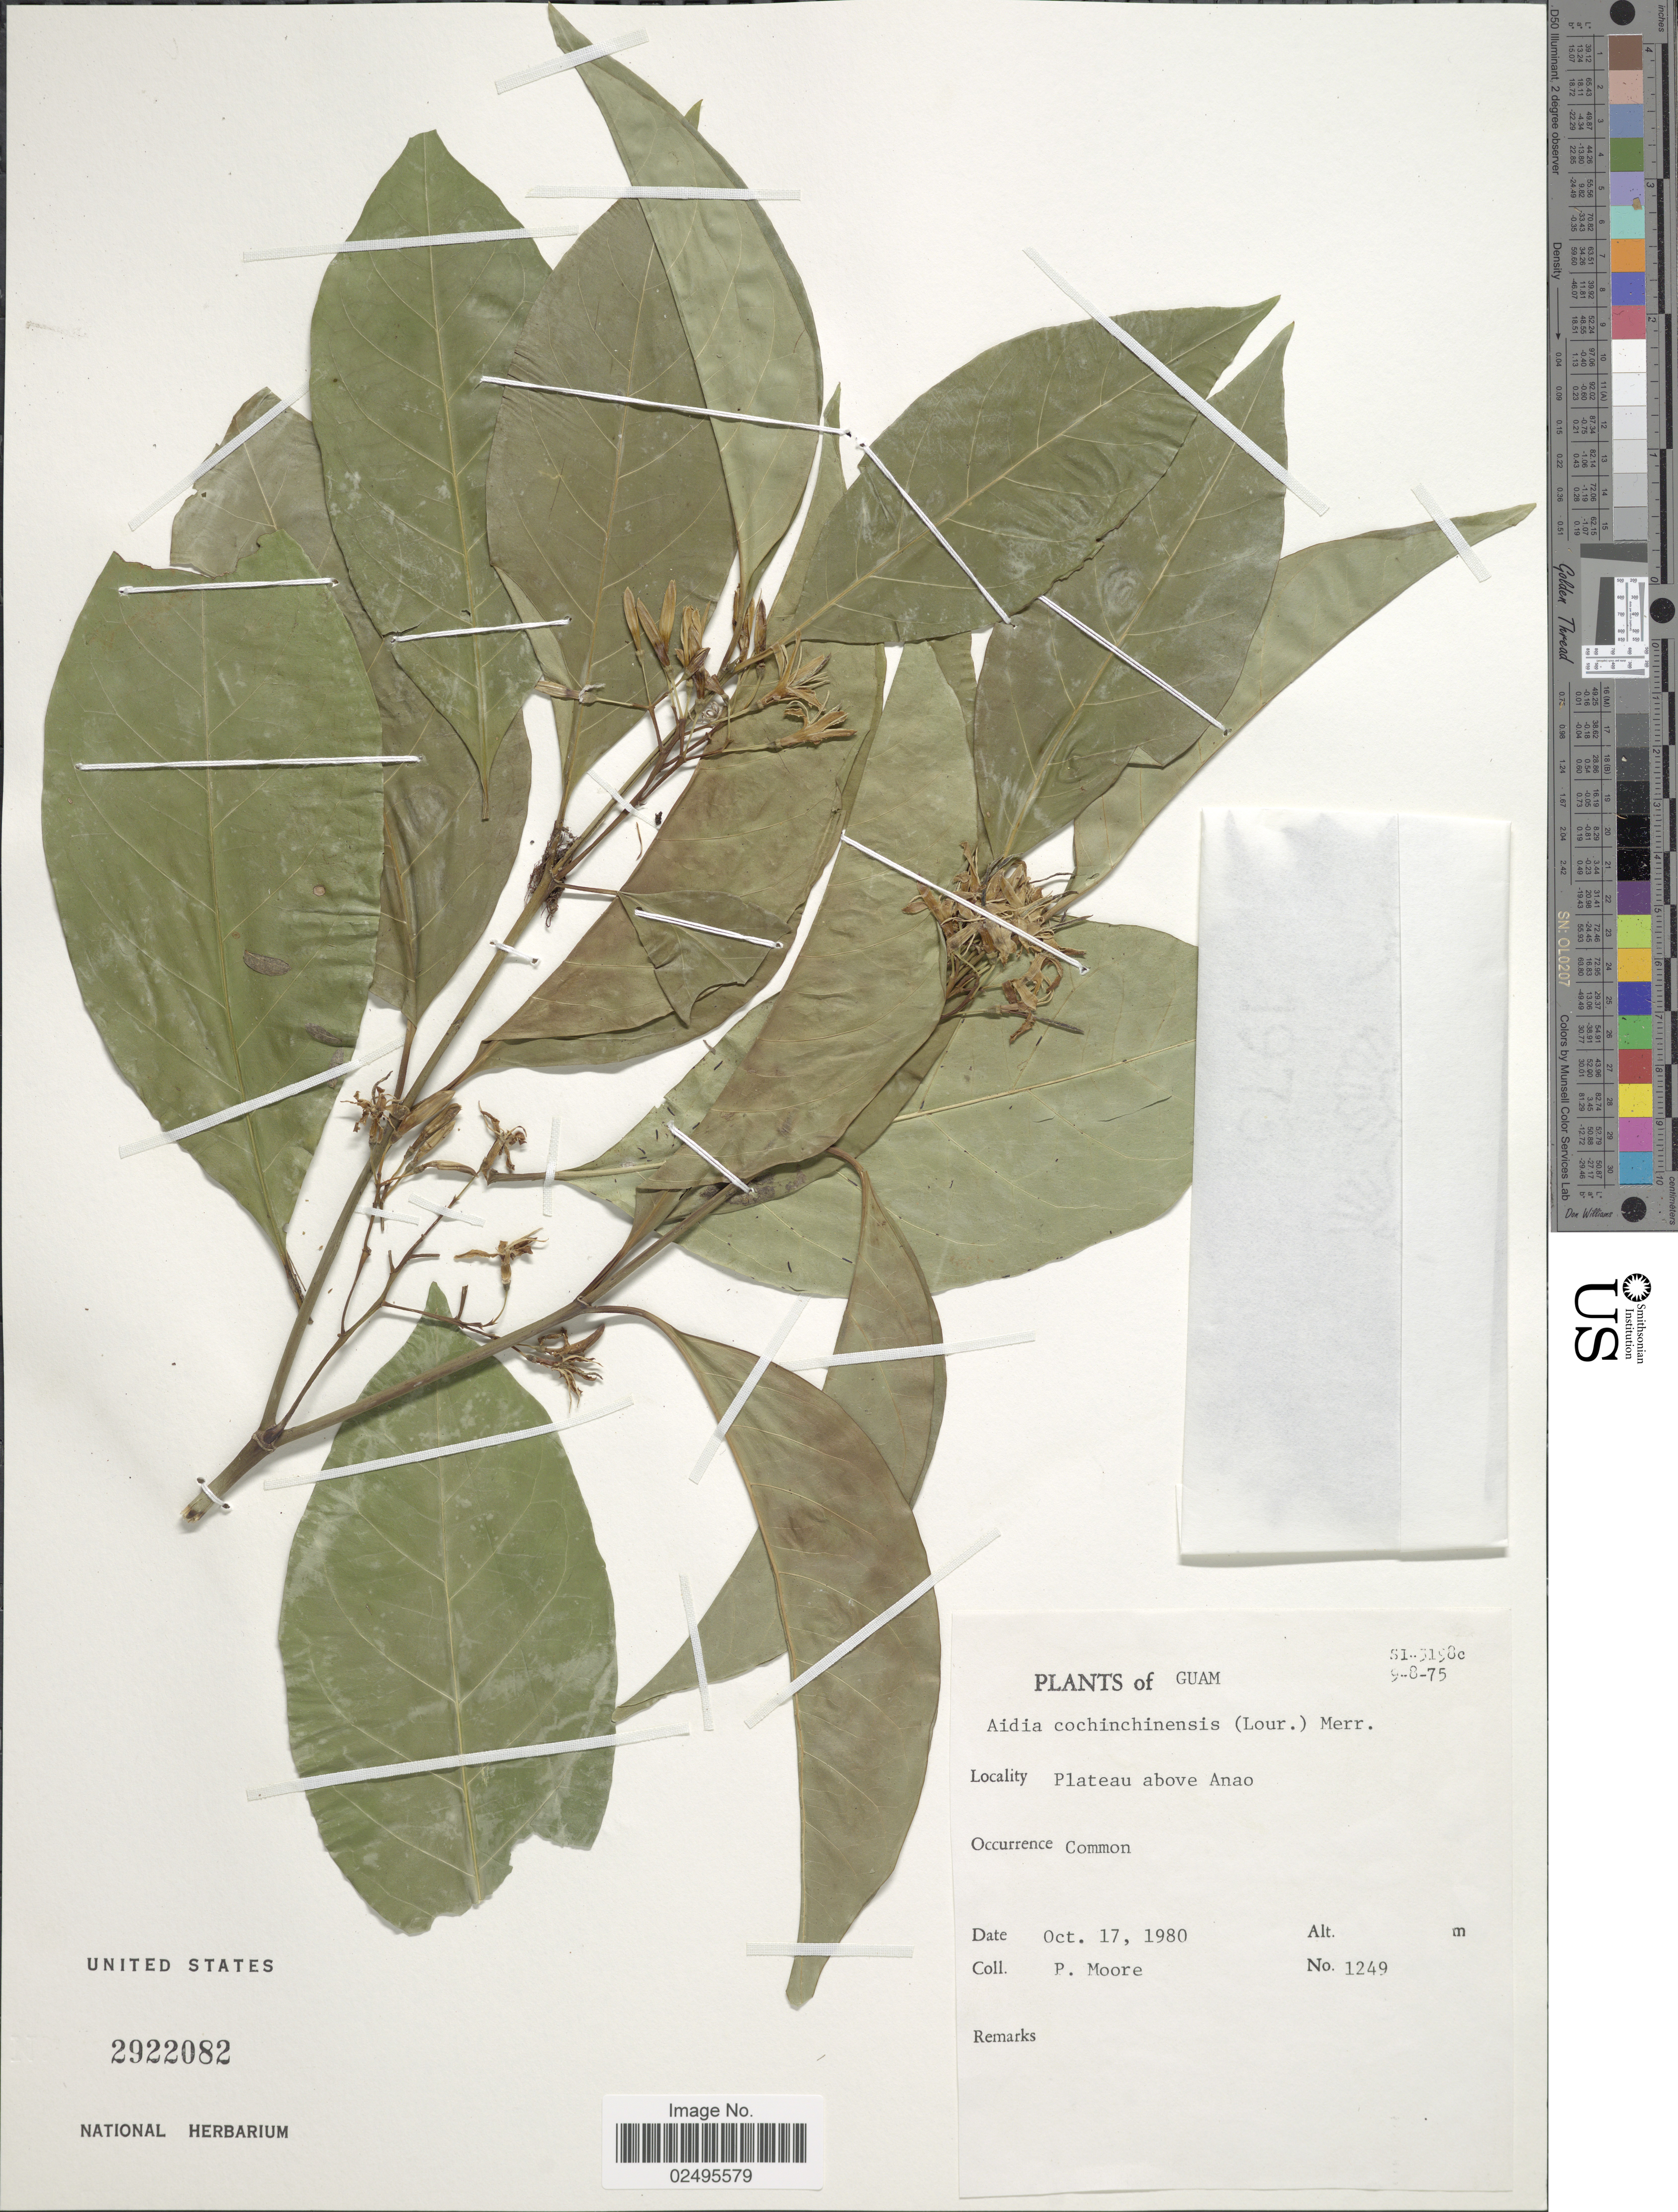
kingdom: Plantae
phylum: Tracheophyta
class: Magnoliopsida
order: Gentianales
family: Rubiaceae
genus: Aidia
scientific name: Aidia graeffei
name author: (Reinecke) Tirveng.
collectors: P. Moore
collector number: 1249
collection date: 1980-10-17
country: Guam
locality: Plateau above Anao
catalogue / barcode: US 2922082